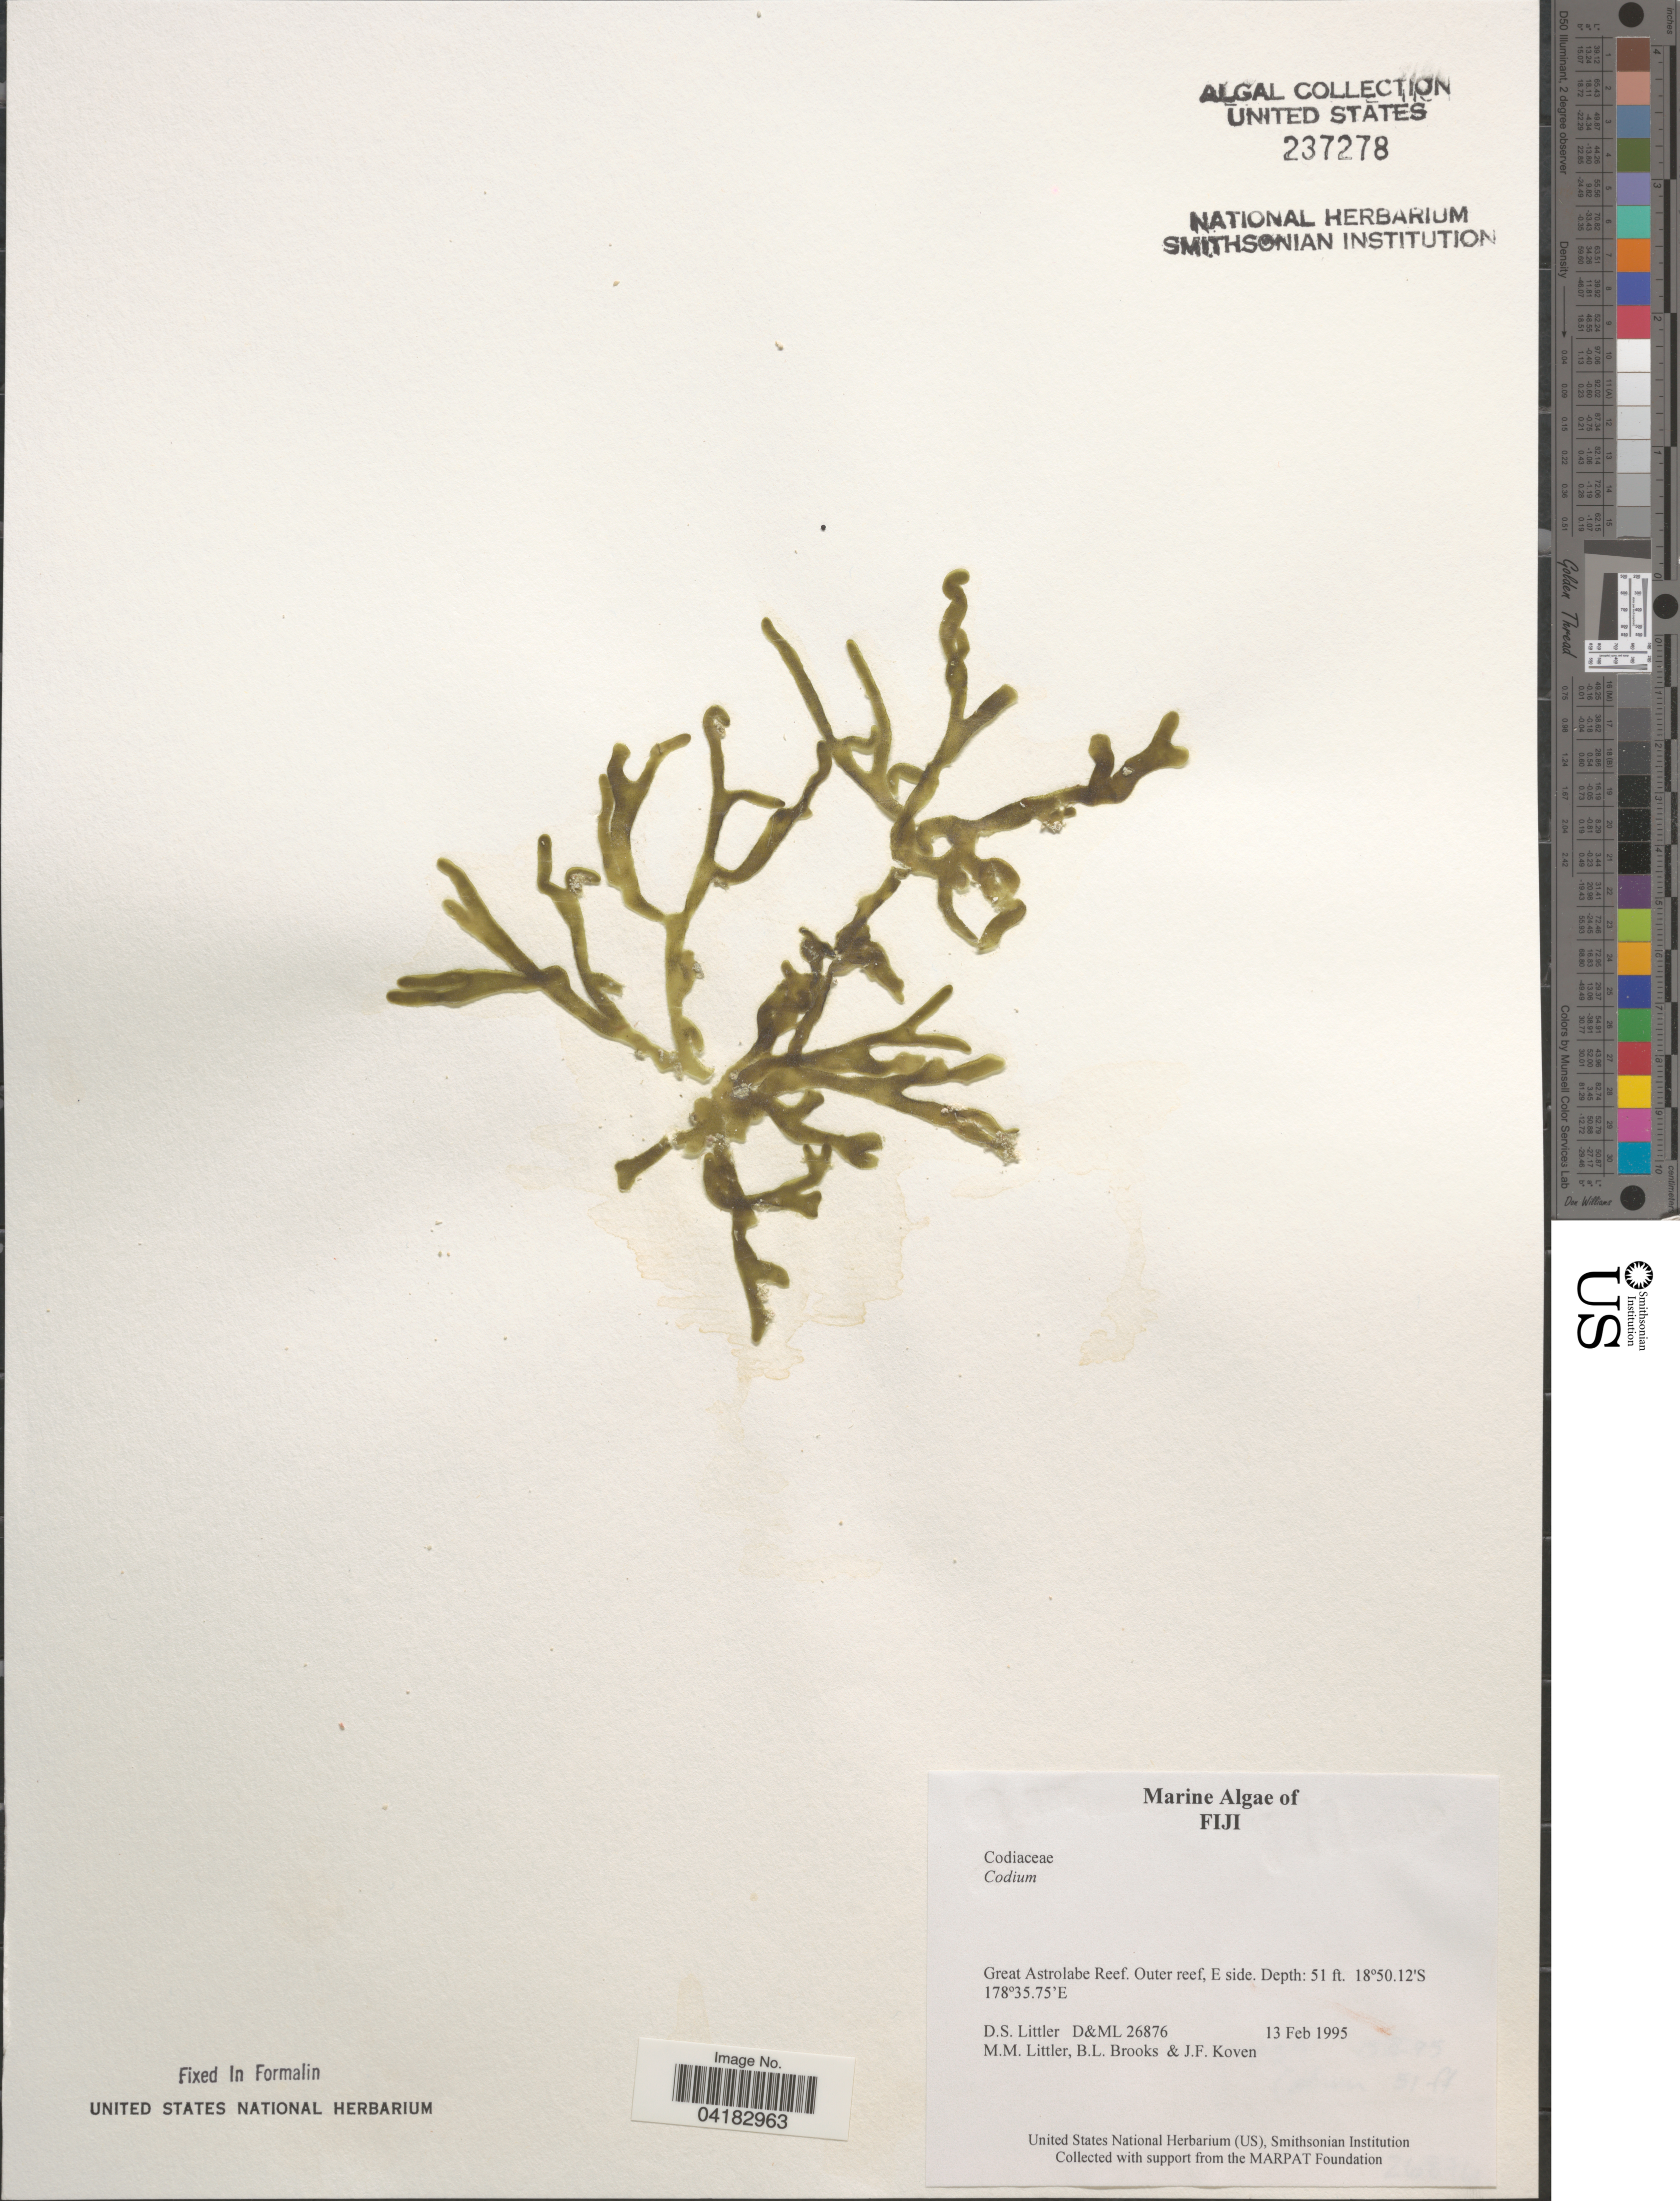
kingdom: Plantae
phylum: Chlorophyta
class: Ulvophyceae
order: Bryopsidales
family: Codiaceae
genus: Codium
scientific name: Codium sp.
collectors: D. S. Littler, B. Brooks & J. Koven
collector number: D&ML26876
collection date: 1995-02-13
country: Fiji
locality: Great Astrolabe Reef. Outer reef, E side.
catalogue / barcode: US 237278